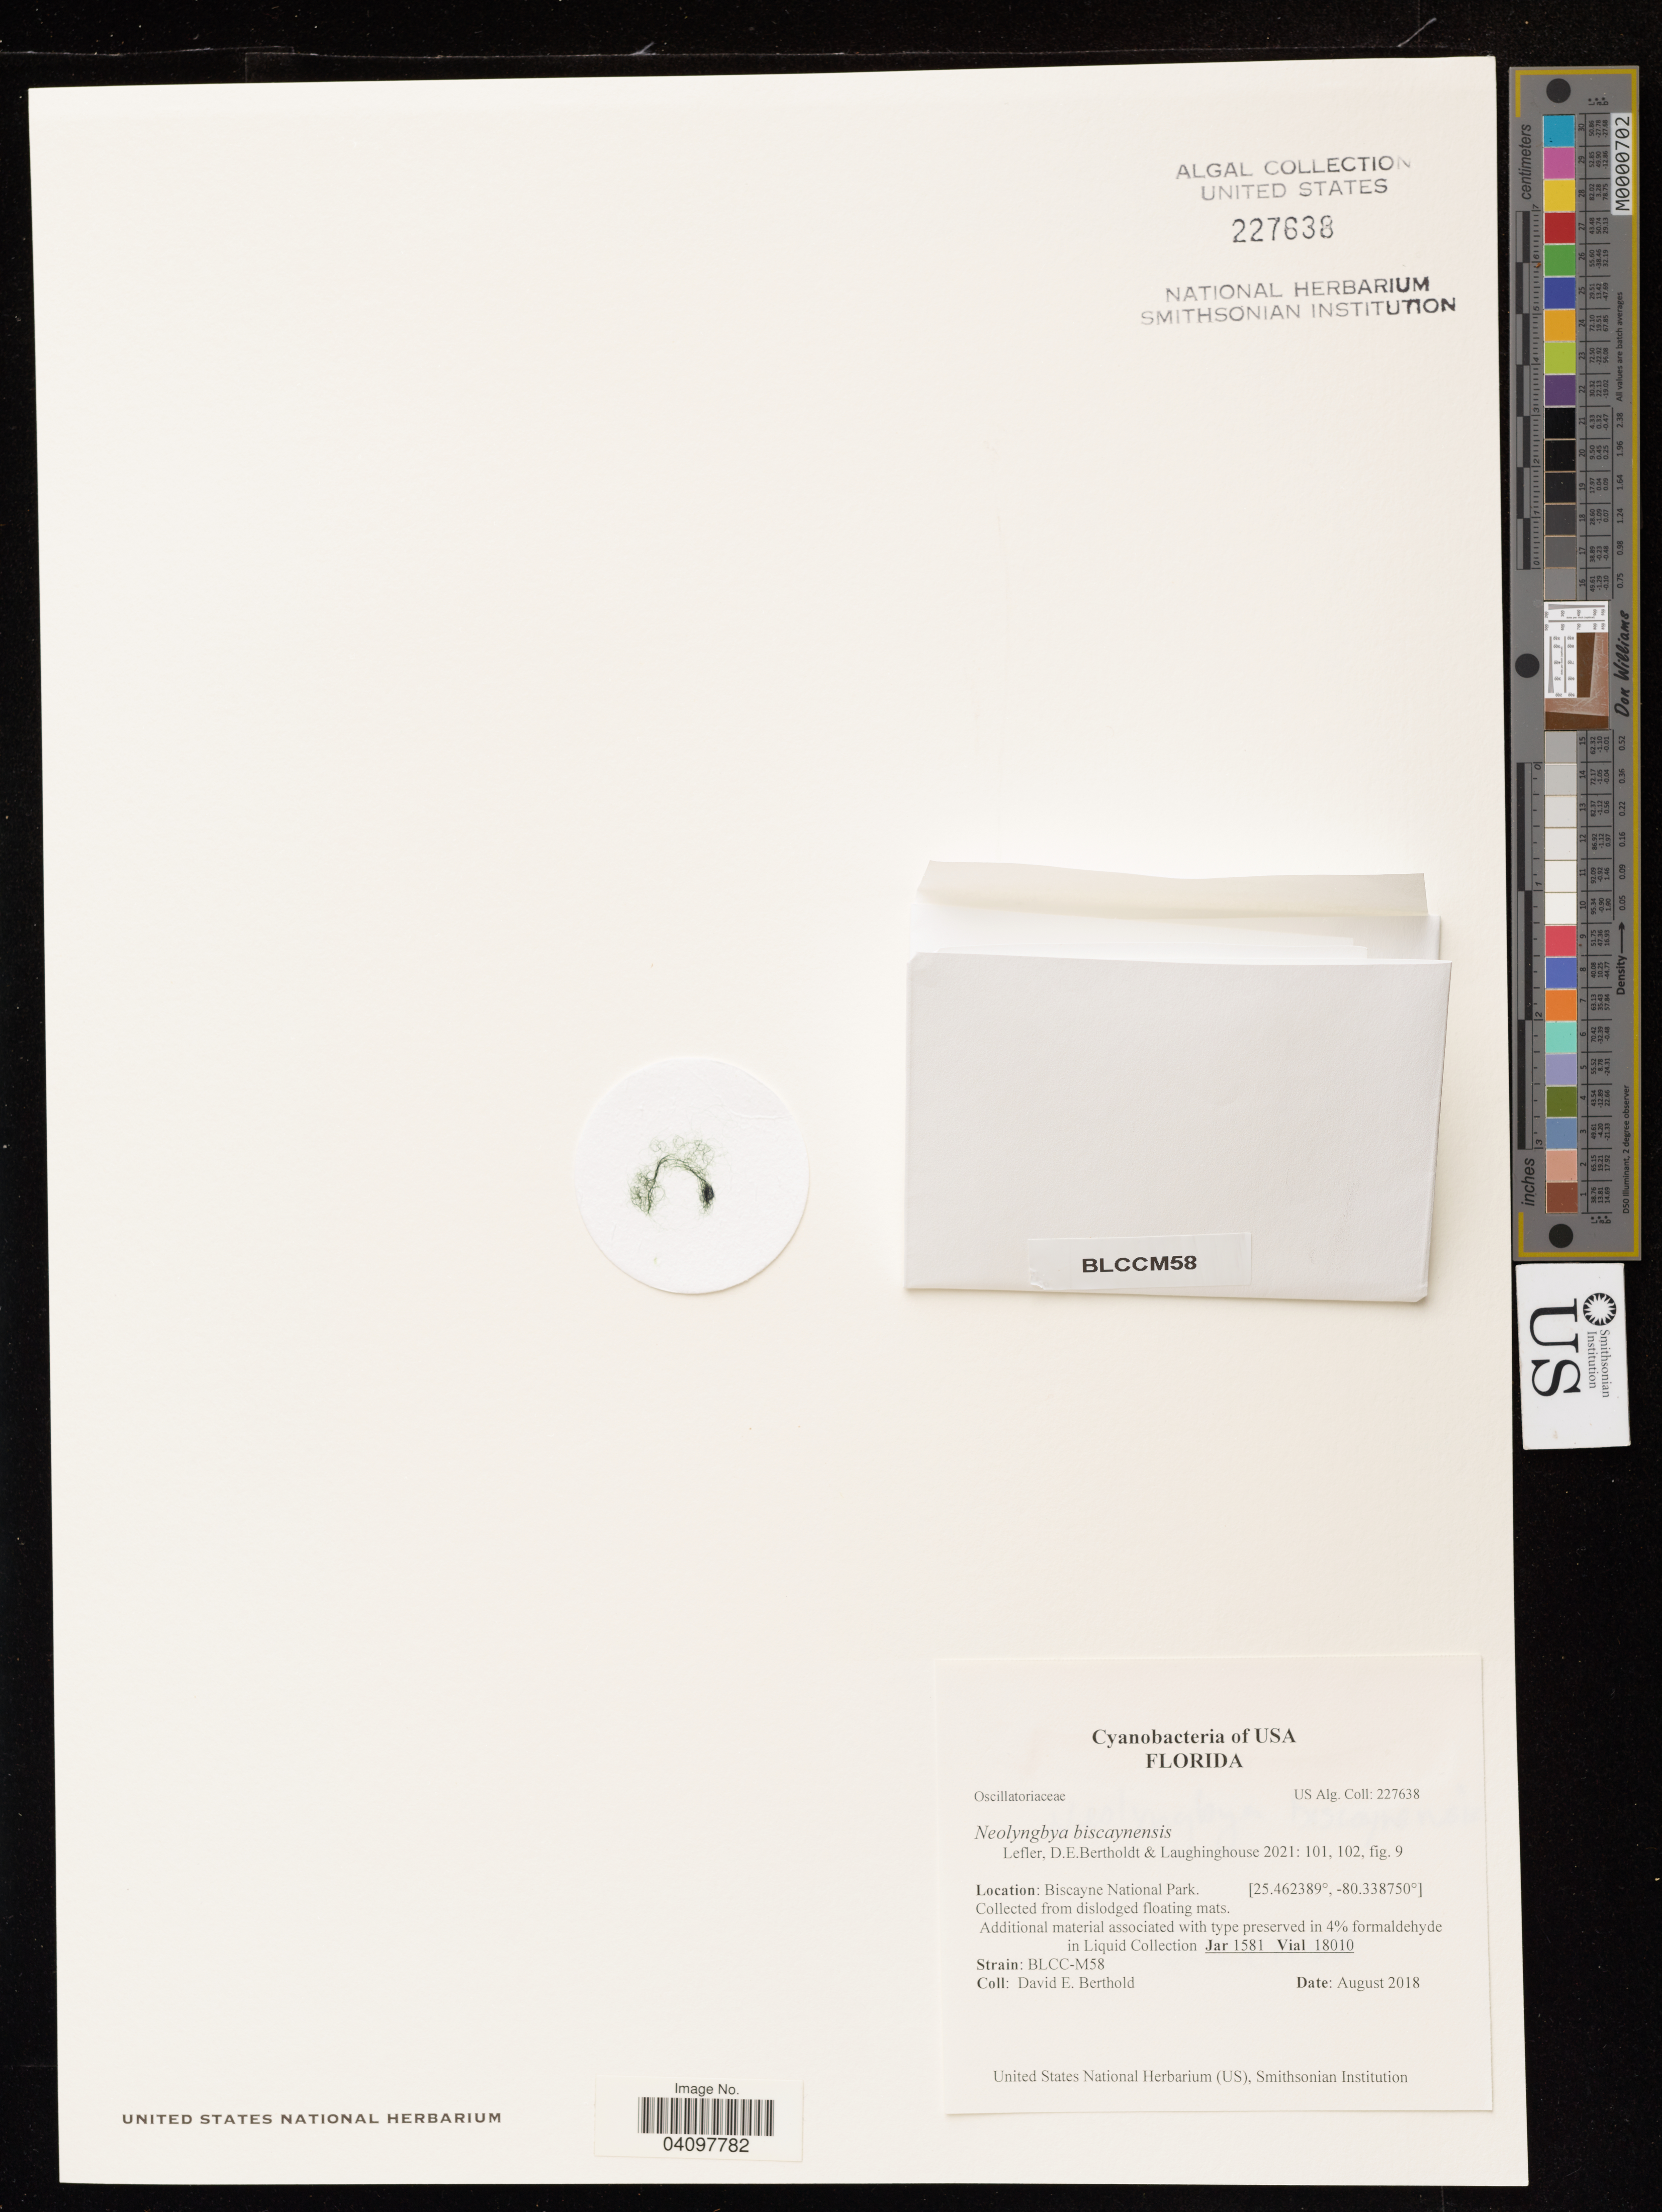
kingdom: Bacteria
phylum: Cyanobacteria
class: Cyanobacteriia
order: Cyanobacteriales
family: Microcoleaceae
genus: Neolyngbya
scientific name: Neolyngbya biscaynensis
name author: Lefler et al.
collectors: D. Berthold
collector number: BLCC-M58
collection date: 2018-08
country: United States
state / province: Florida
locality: Biscayne National Park.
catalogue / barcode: US 227638